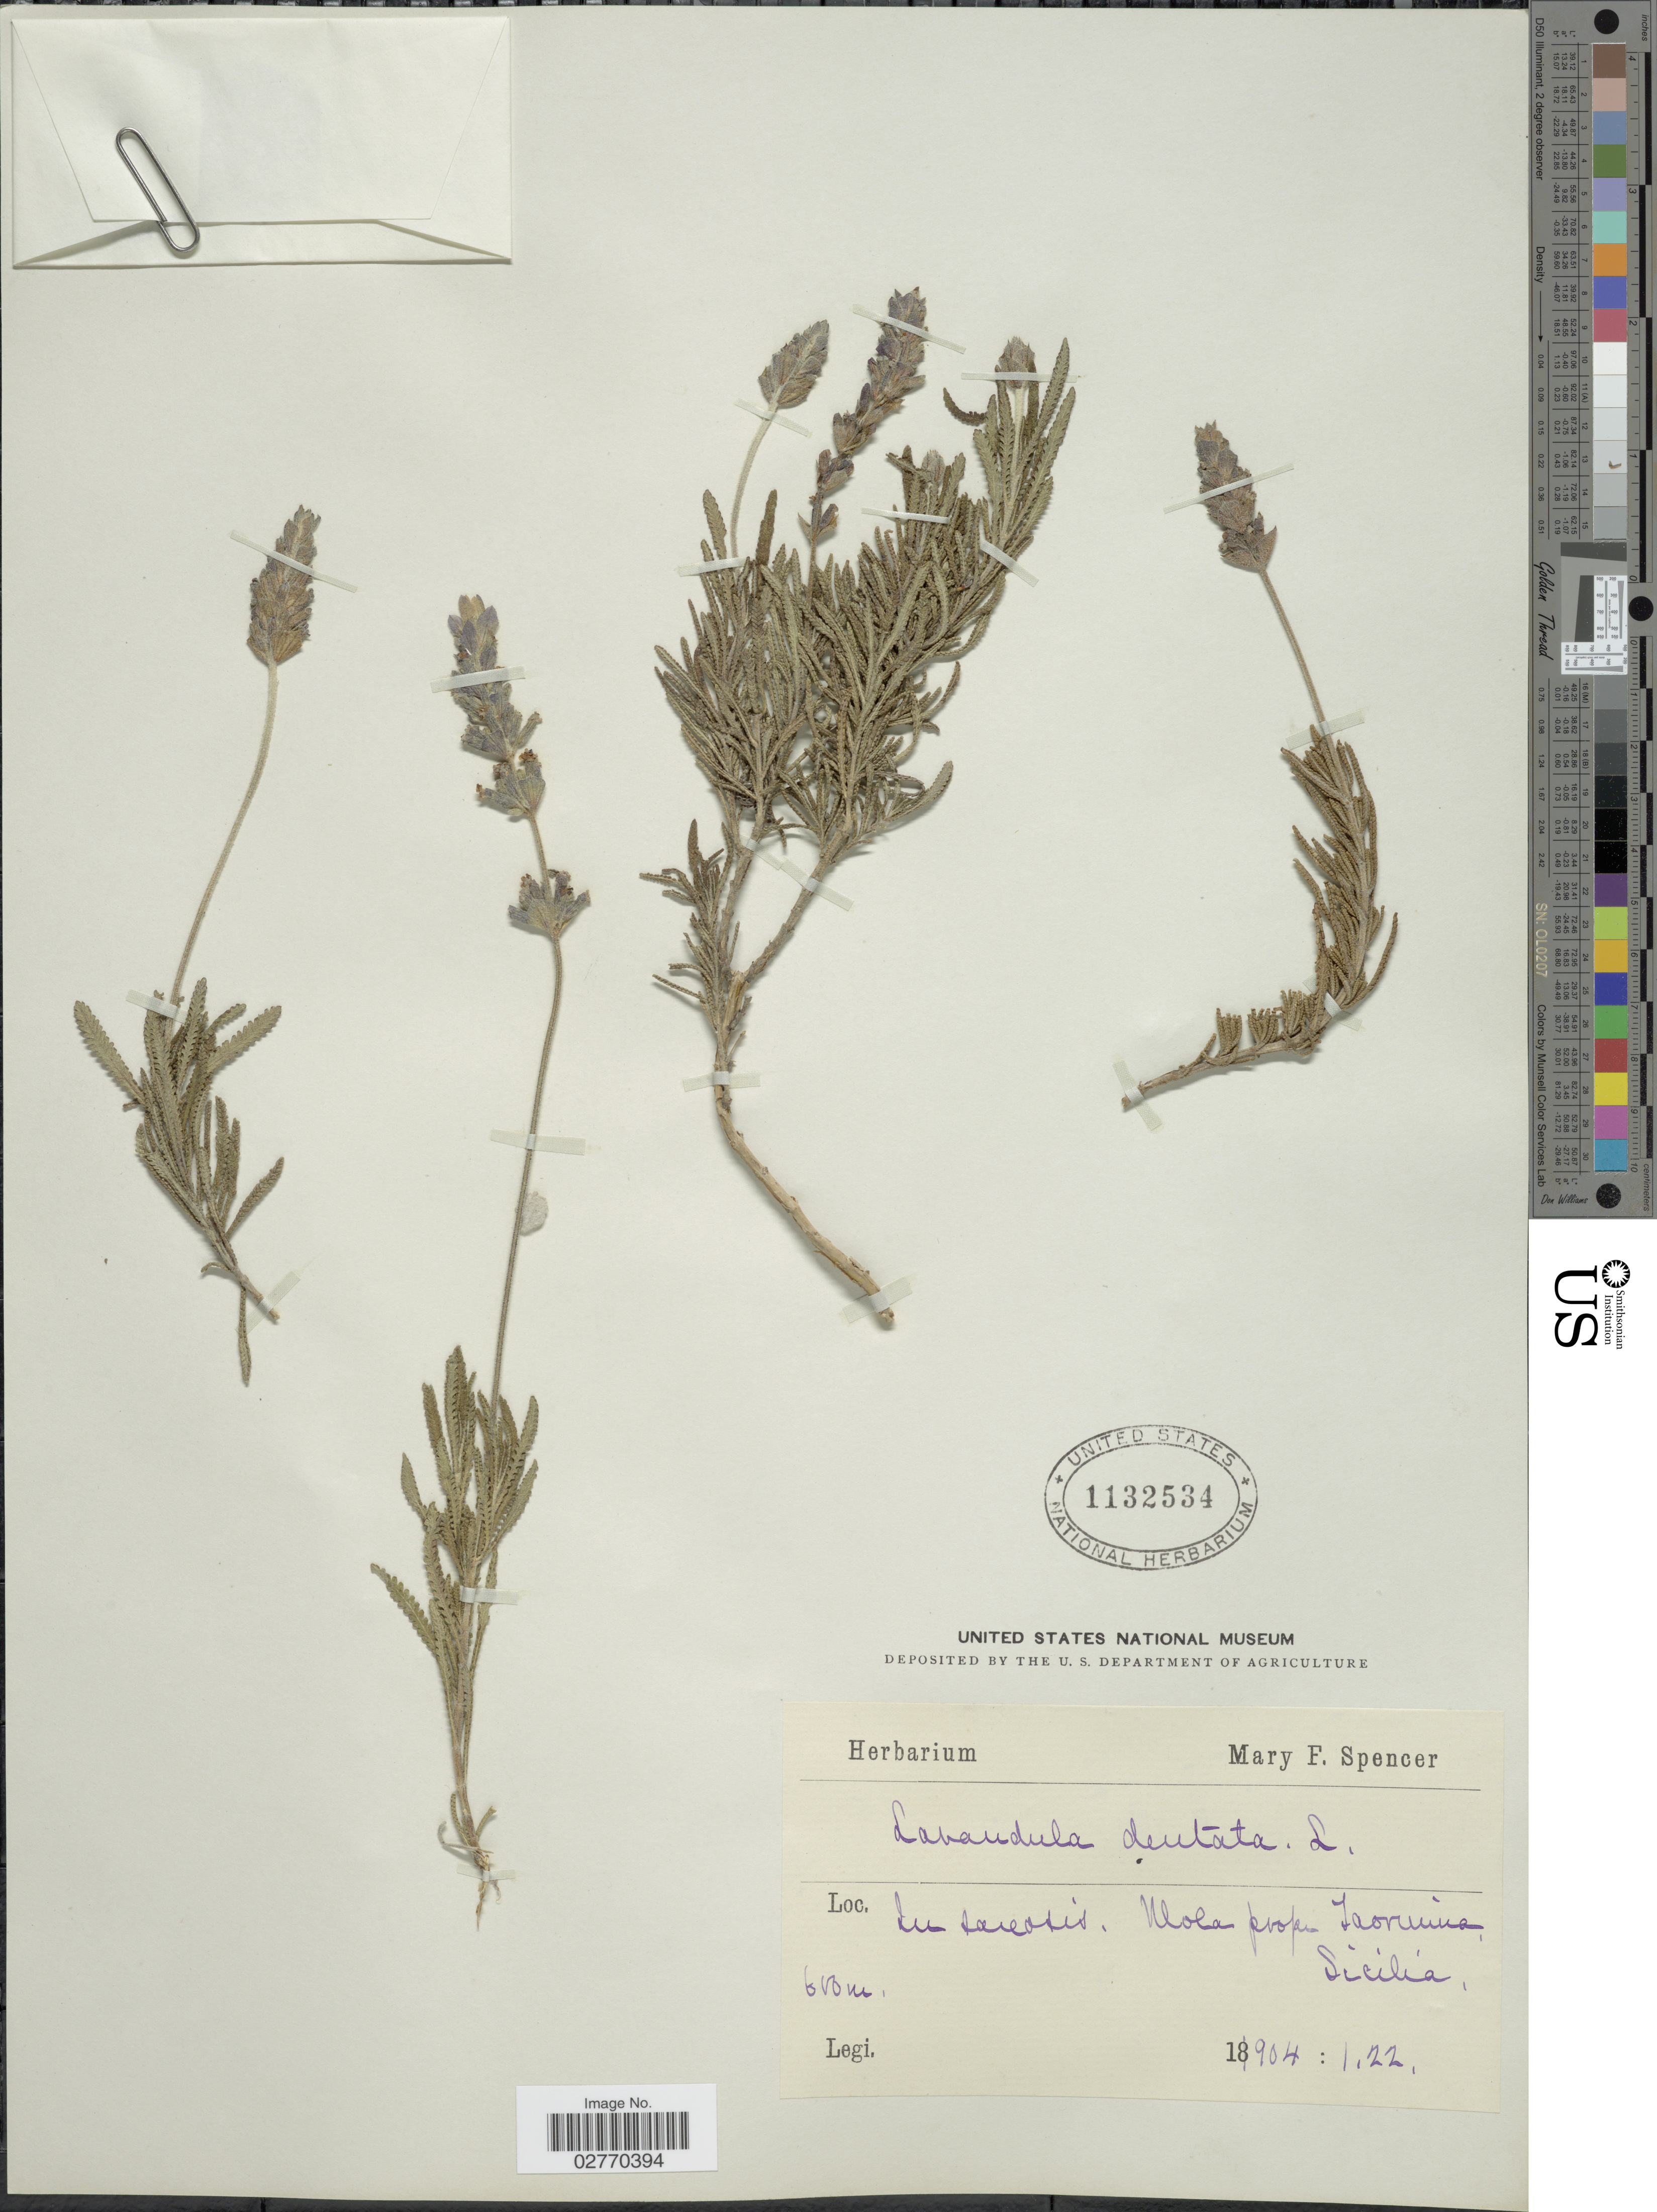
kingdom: Plantae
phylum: Tracheophyta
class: Magnoliopsida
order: Lamiales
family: Lamiaceae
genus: Lavandula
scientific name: Lavandula dentata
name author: L.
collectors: M. Spencer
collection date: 1904-01-22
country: Italy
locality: In sareatis. Mola prope Iaruina, Sicilia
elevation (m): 600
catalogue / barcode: US 1132534